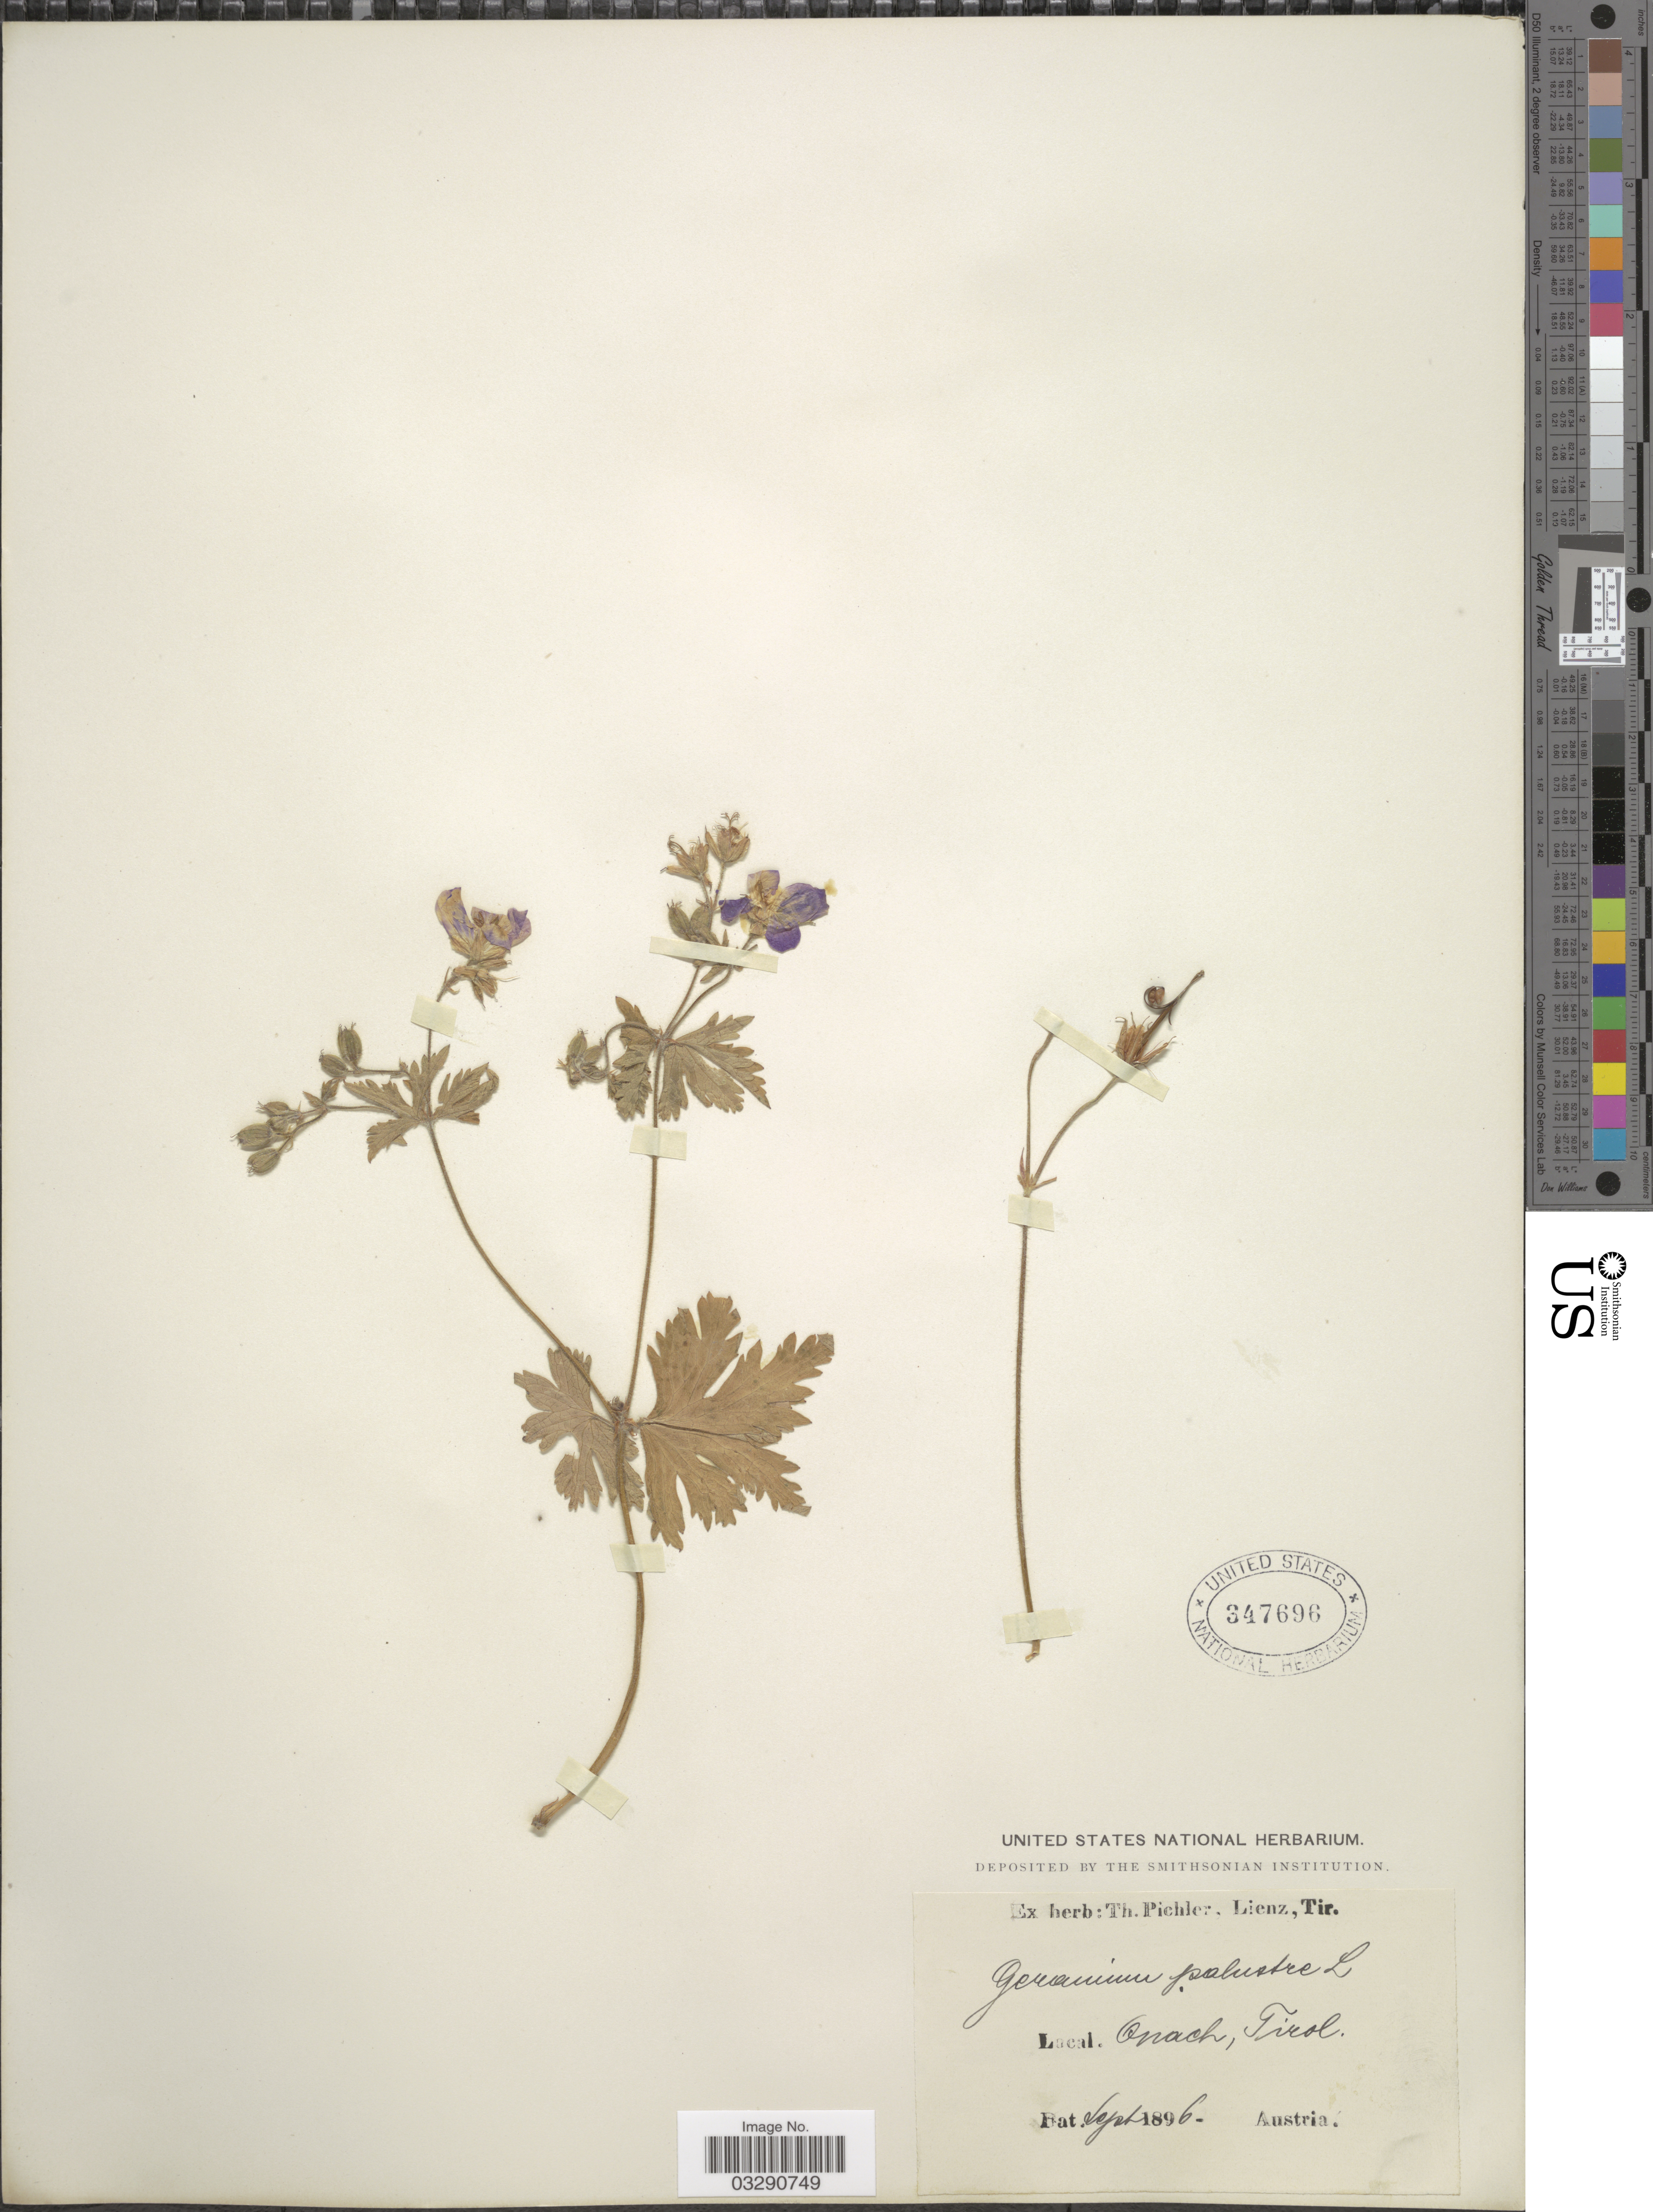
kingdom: Plantae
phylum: Tracheophyta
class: Magnoliopsida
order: Geraniales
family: Geraniaceae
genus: Geranium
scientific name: Geranium palustre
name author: L.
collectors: ex herb. T. Pichler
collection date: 1896-09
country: Italy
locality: Onach.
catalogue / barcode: US 347696